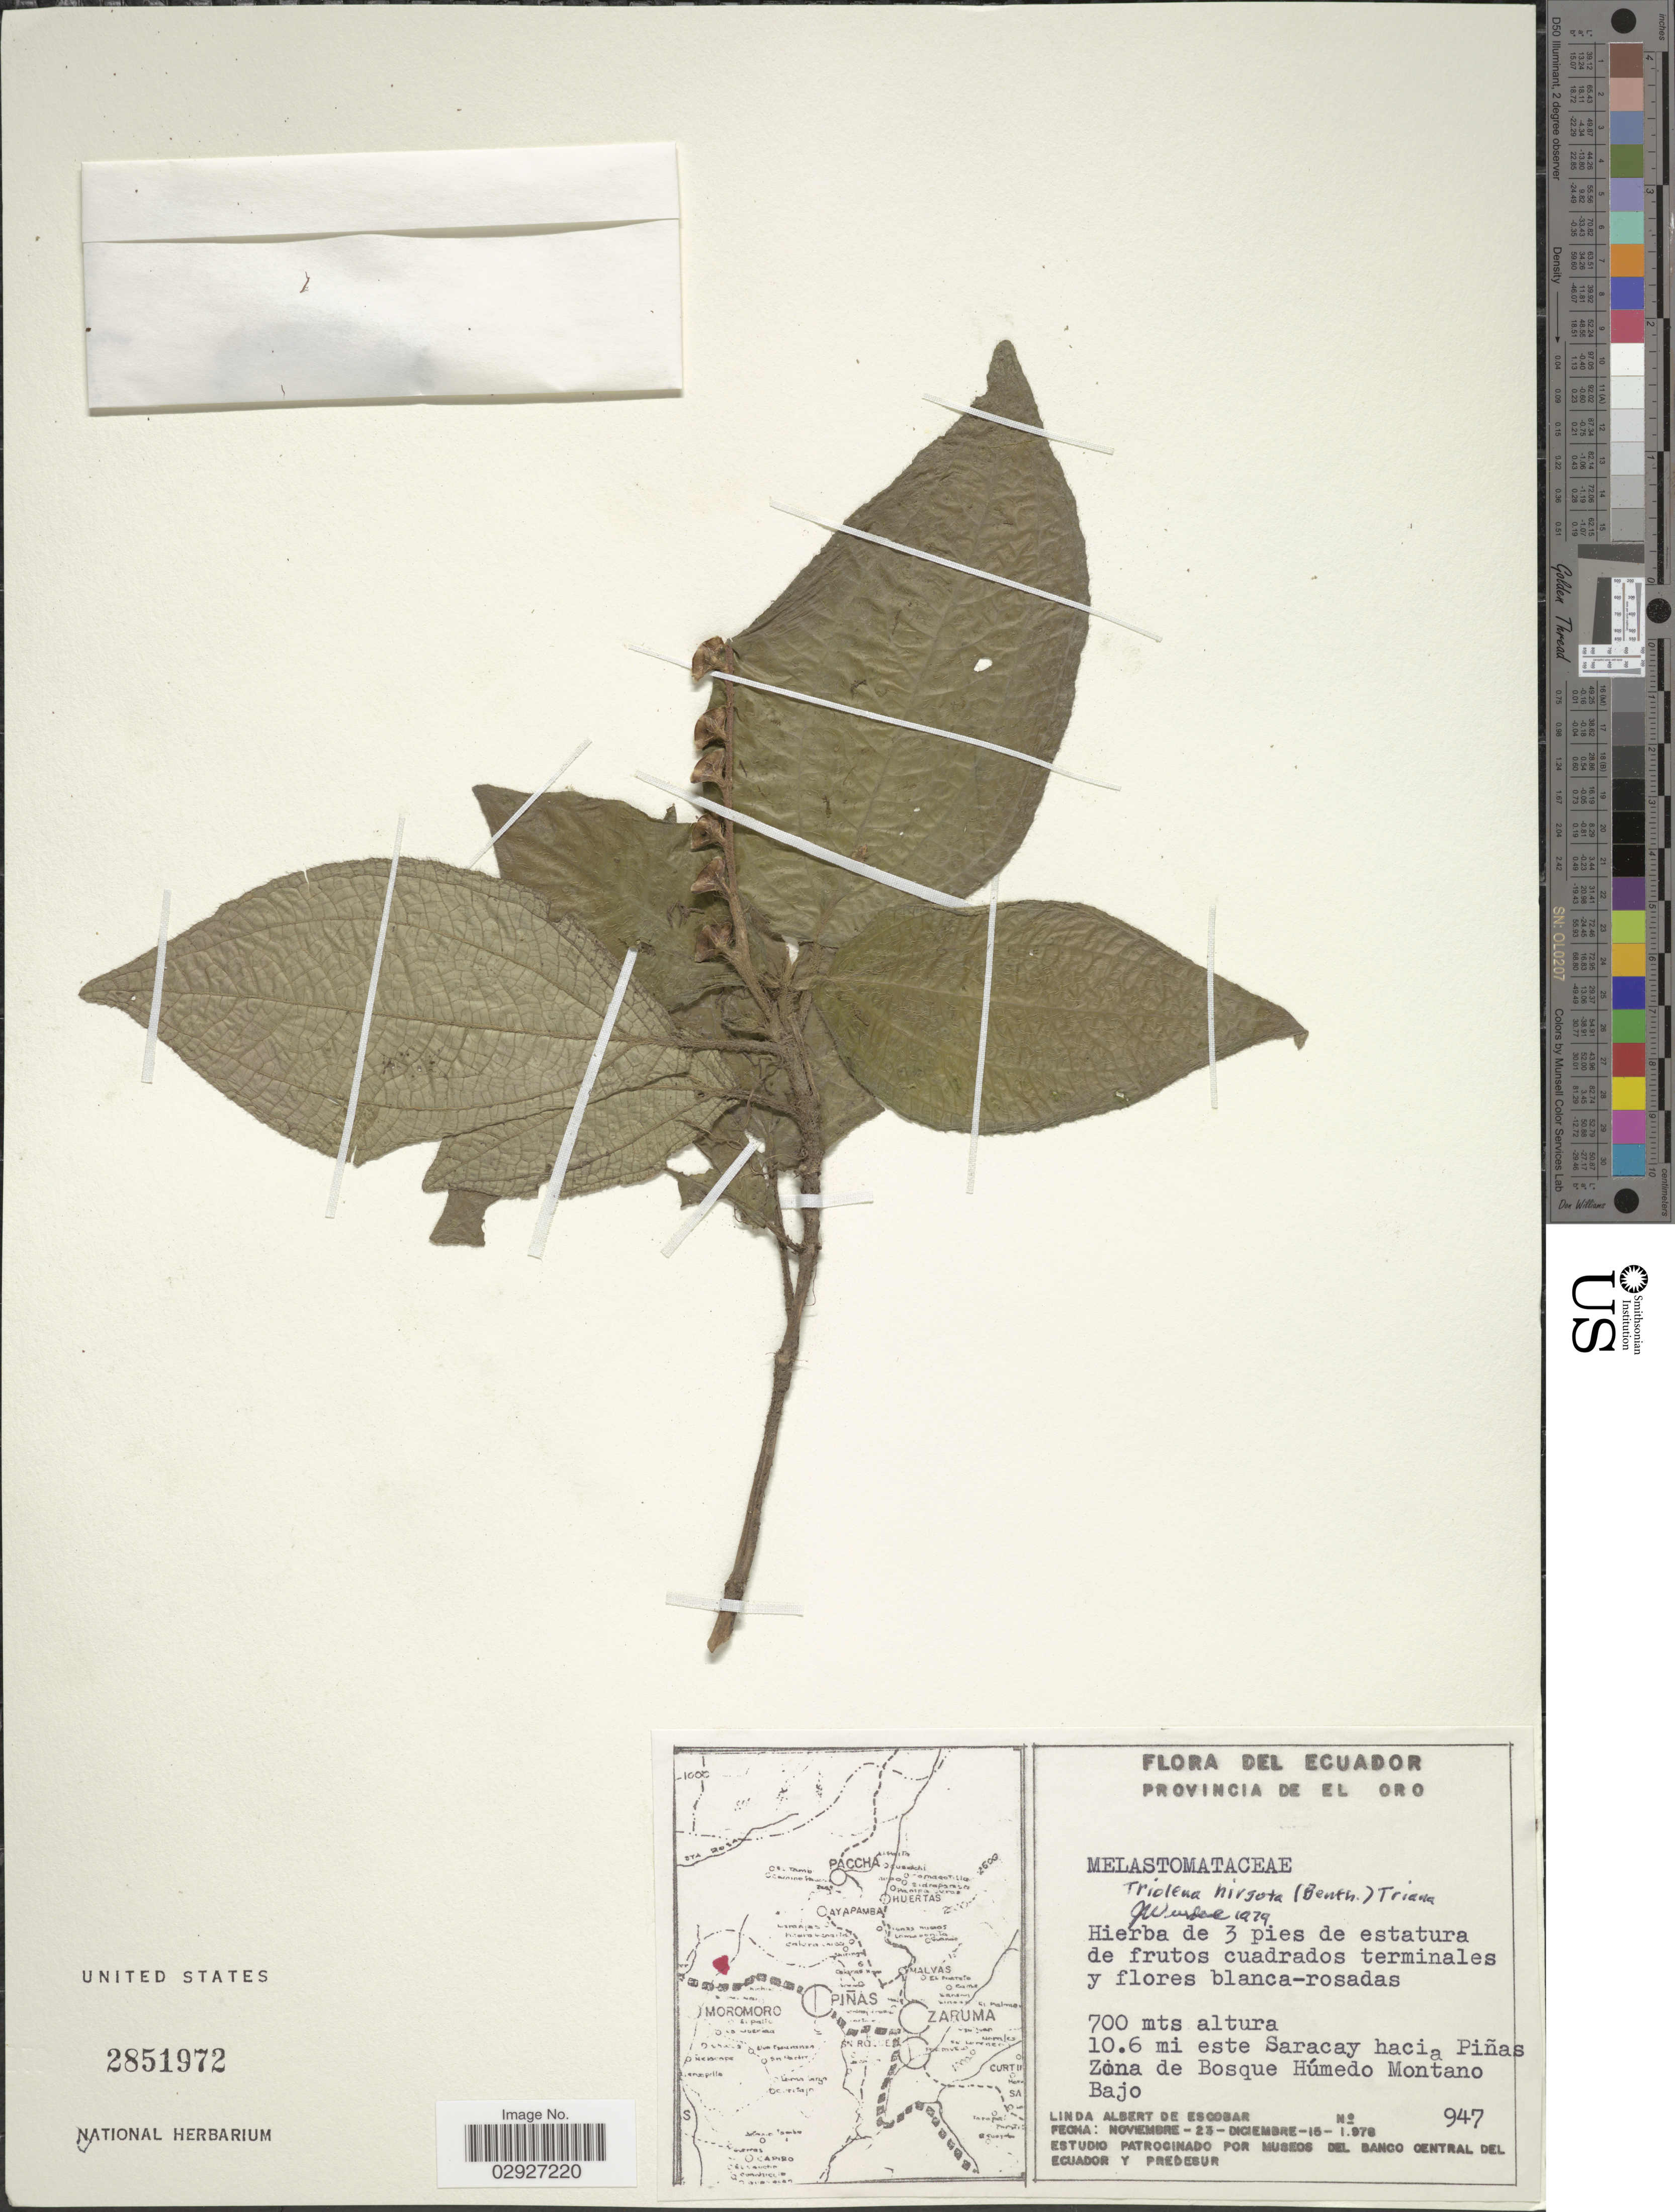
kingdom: Plantae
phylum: Tracheophyta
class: Magnoliopsida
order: Myrtales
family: Melastomataceae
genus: Triolena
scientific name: Triolena hirsuta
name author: (Benth.) Triana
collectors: L. K. de Escobar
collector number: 947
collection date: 1978-11-23/1978-12-15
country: Ecuador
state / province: El Oro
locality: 10.6 mi este Saracay hacia Piñas Zona de Bosque Húmedo Montano Bajo.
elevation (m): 700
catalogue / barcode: US 2851972